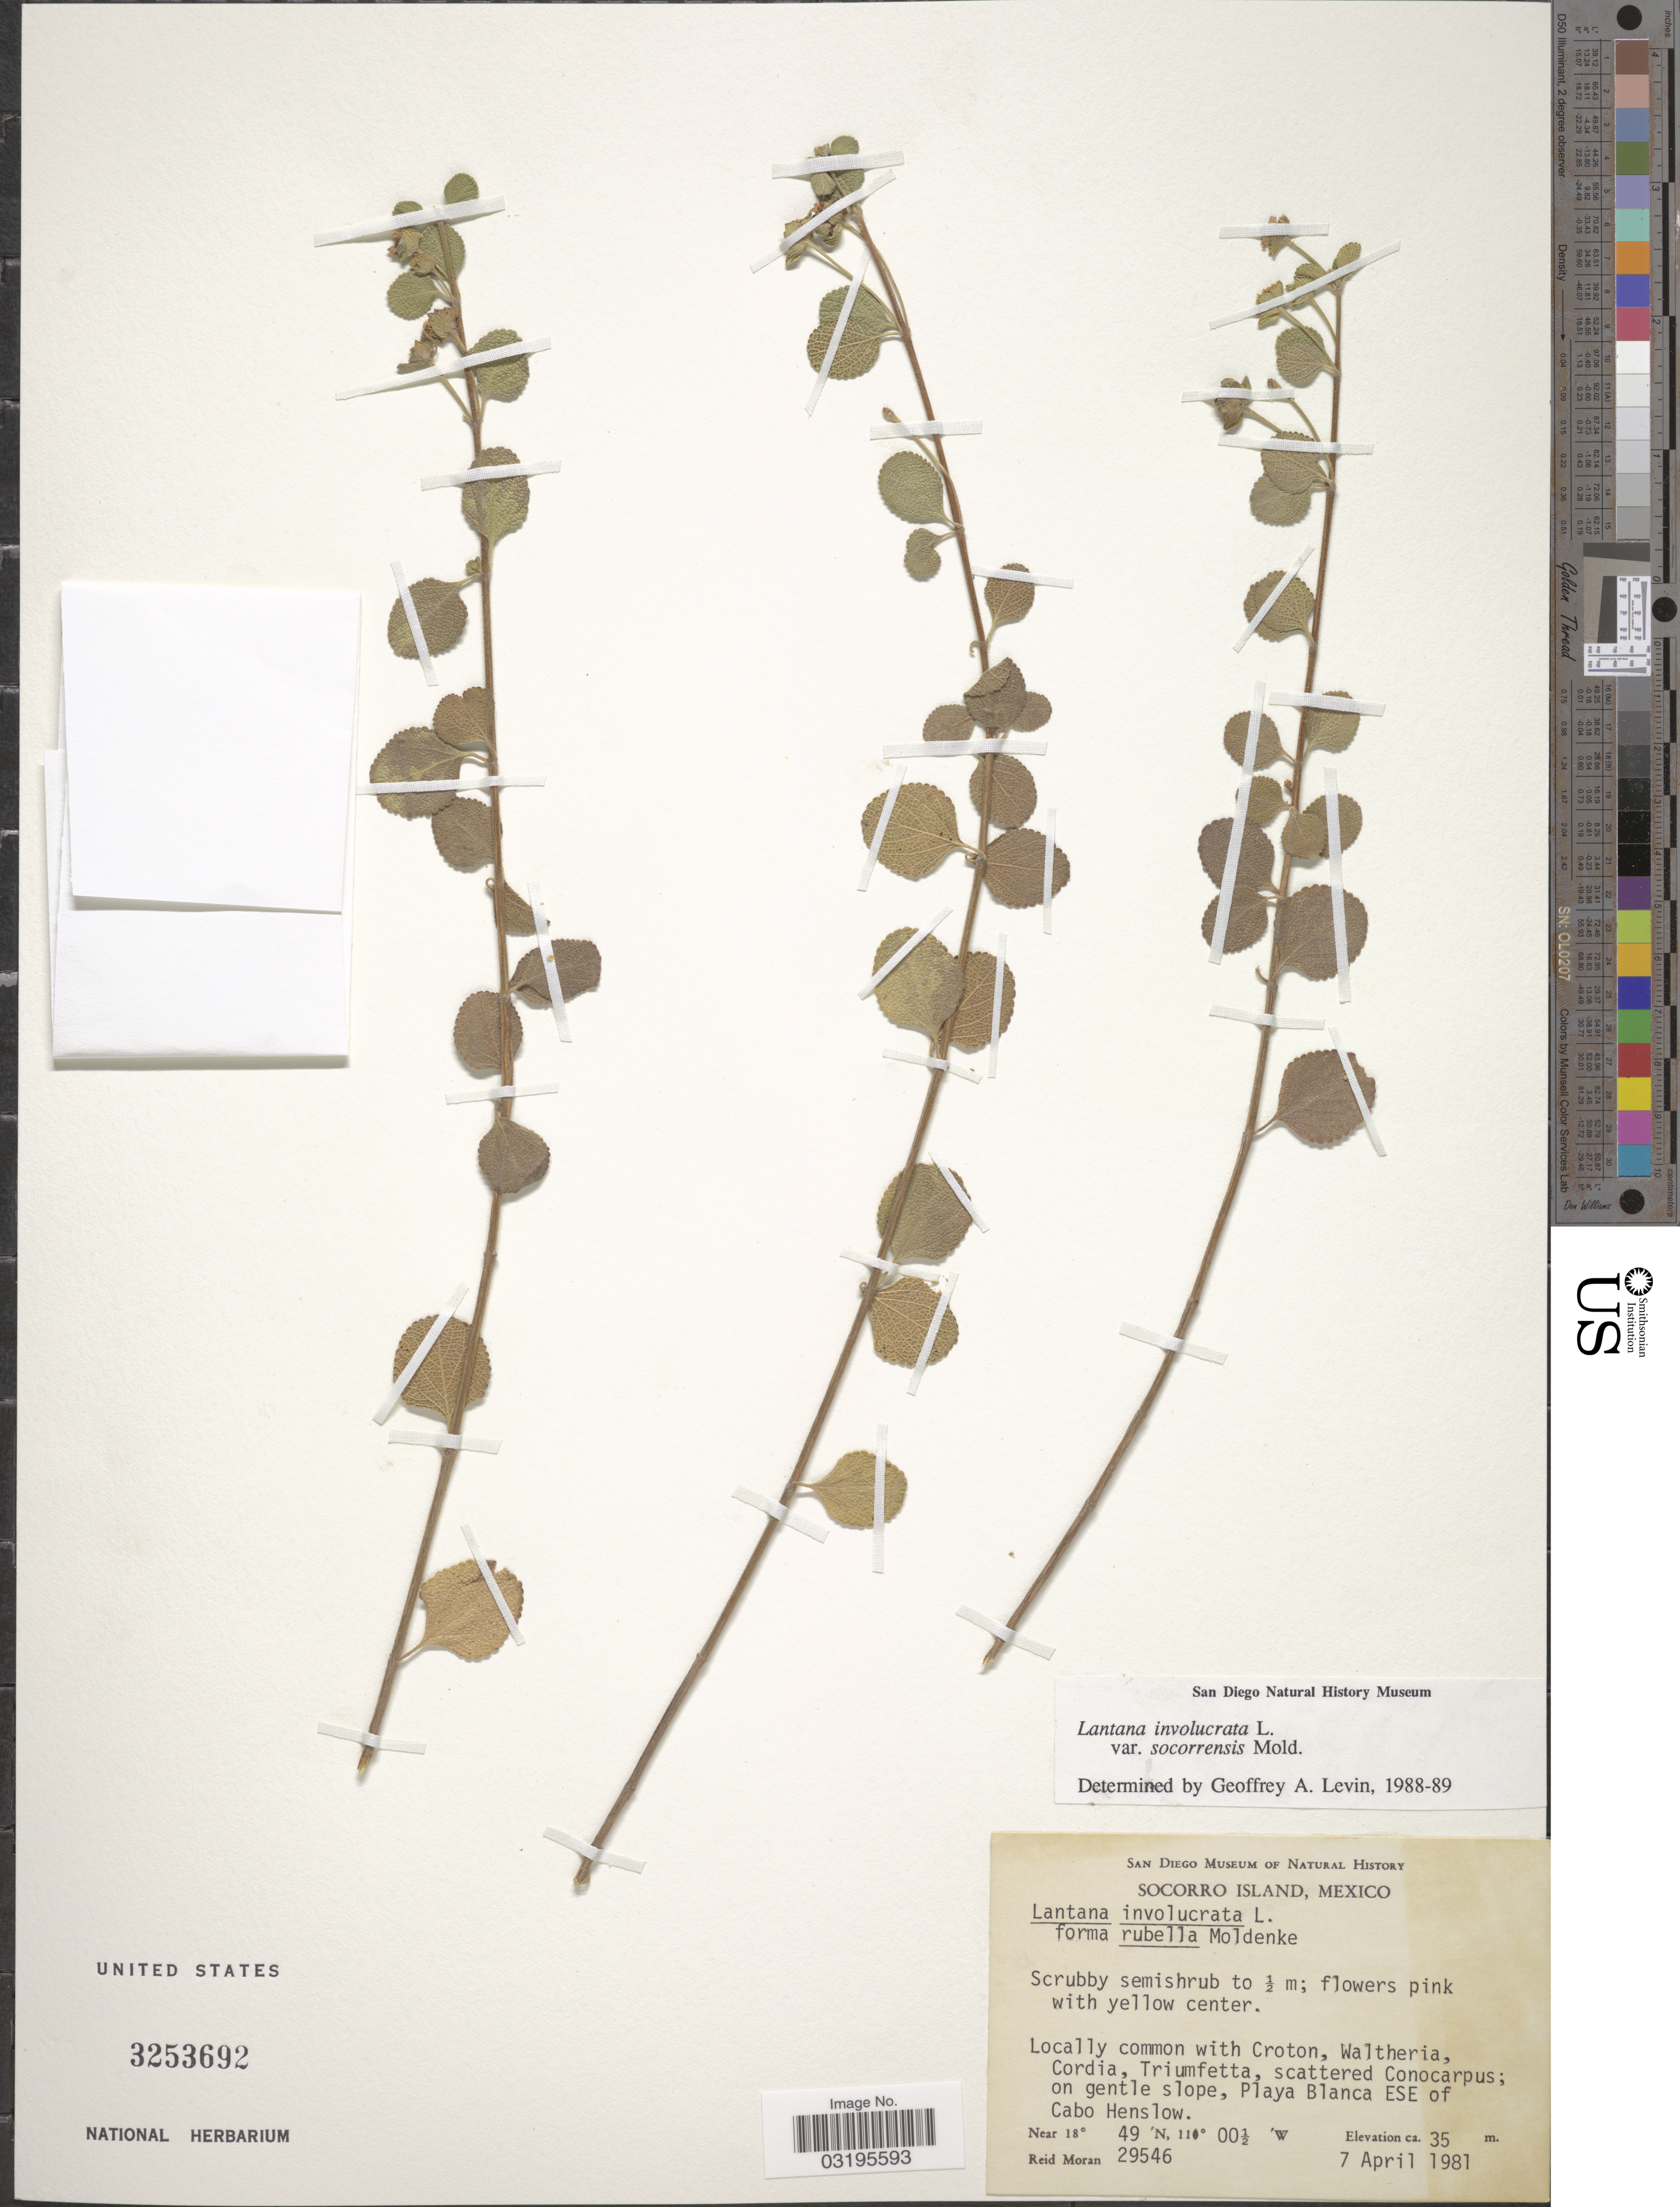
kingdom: Plantae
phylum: Tracheophyta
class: Magnoliopsida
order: Lamiales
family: Verbenaceae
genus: Lantana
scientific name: Lantana involucrata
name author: L.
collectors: R. V. Moran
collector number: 29546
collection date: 1981-04-07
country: Mexico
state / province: Colima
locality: Socorro Island. On gentle slope, Playa Blanca ESE of Cabo Henslow.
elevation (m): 35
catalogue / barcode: US 3253692